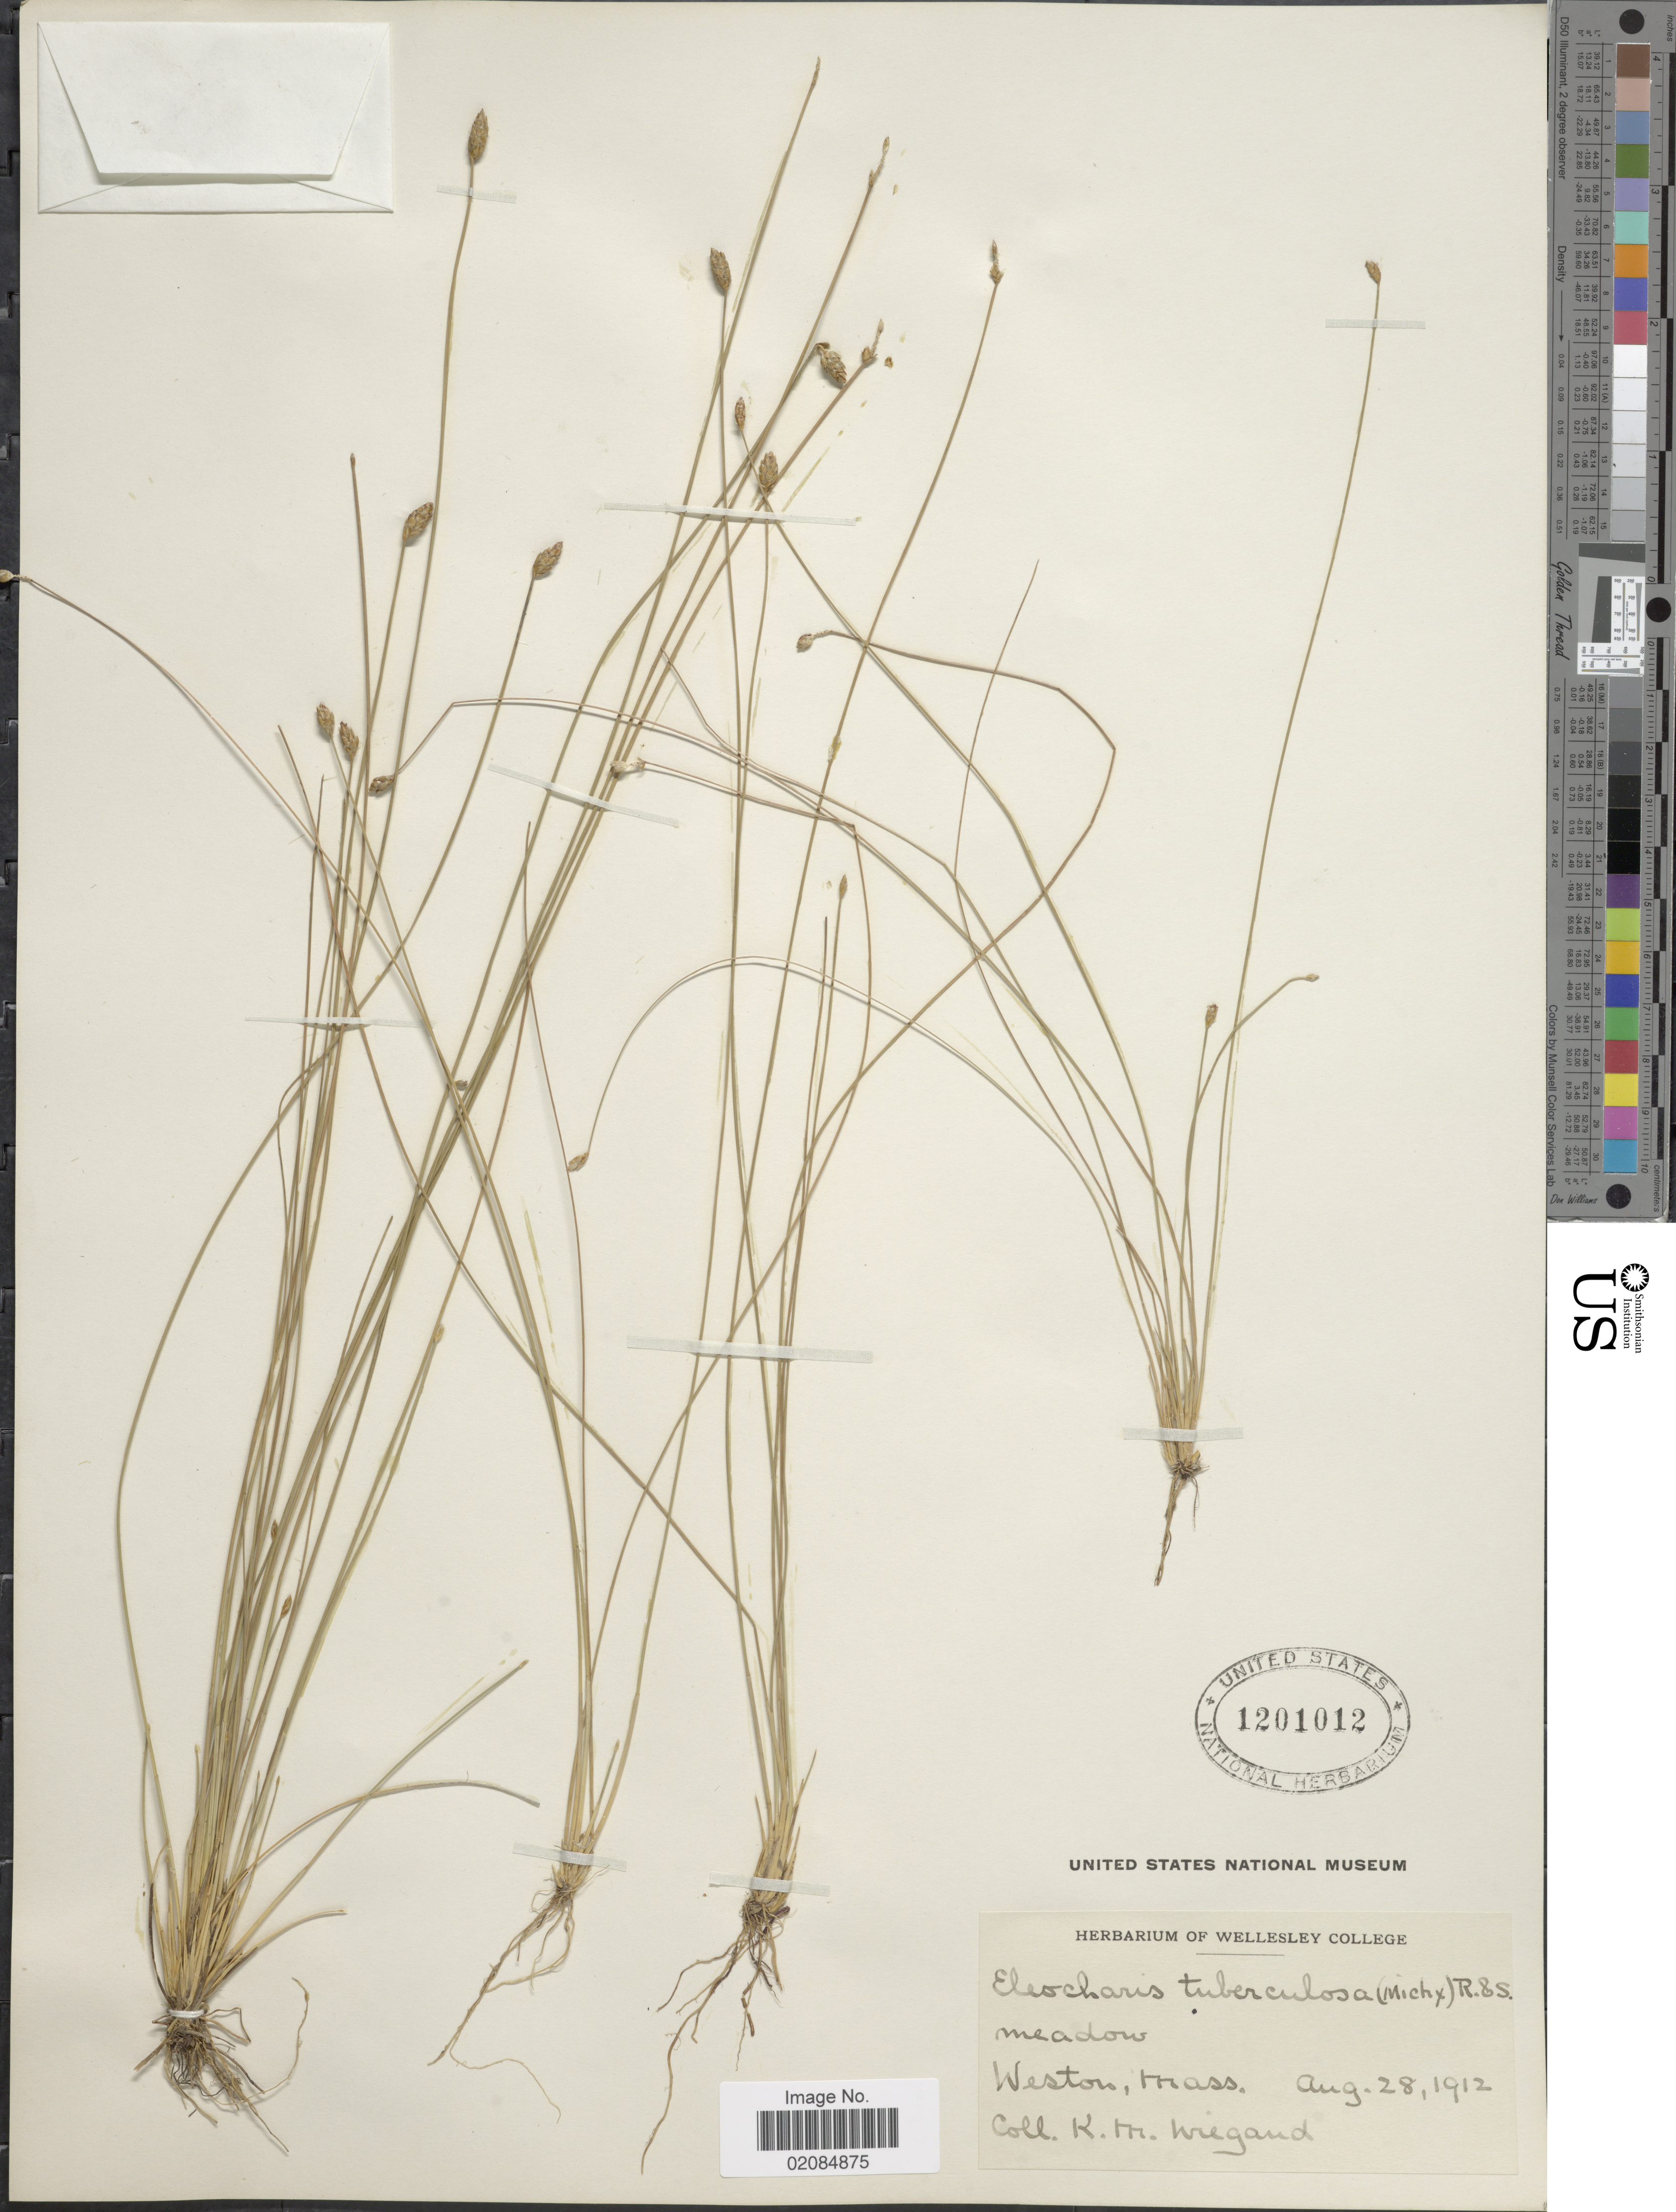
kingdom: Plantae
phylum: Tracheophyta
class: Liliopsida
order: Poales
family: Cyperaceae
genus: Eleocharis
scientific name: Eleocharis tuberculosa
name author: (Michx.) Roem. & Schult.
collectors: K. M. Wiegand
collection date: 1912-08-28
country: United States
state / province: Massachusetts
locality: Weston, Mass.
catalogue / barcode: US 1201012